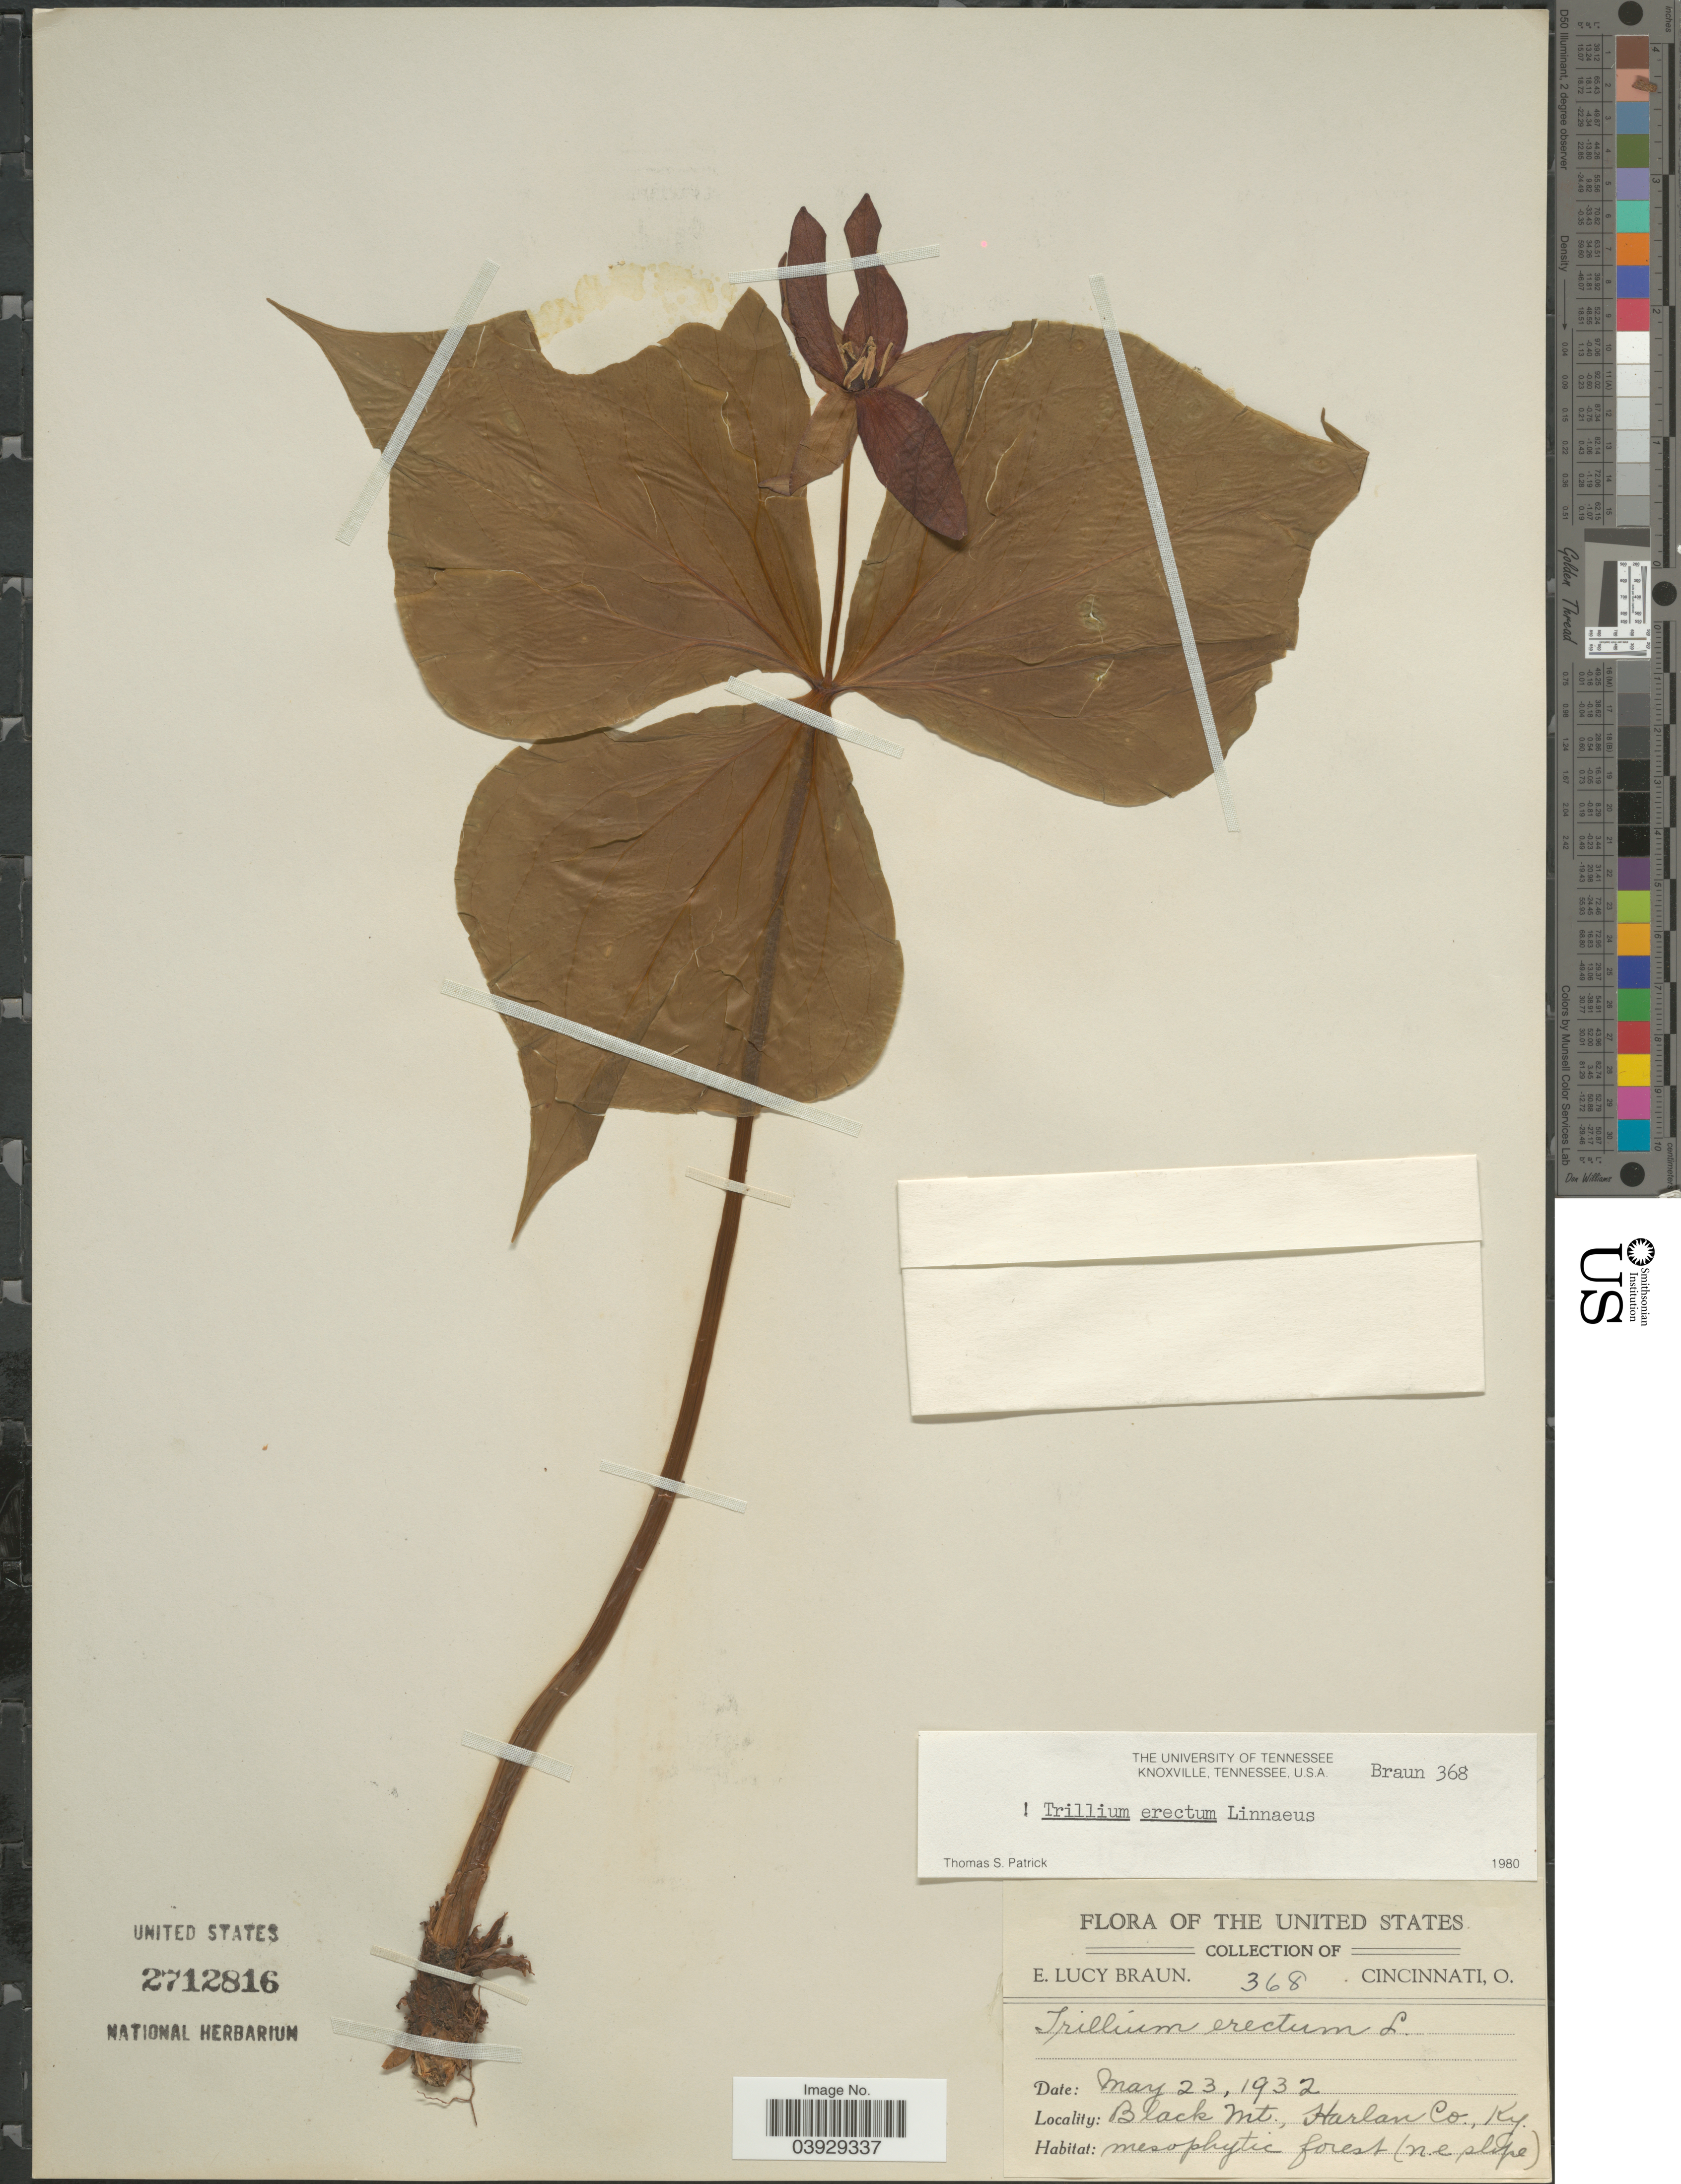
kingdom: Plantae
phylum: Tracheophyta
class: Liliopsida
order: Liliales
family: Melanthiaceae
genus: Trillium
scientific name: Trillium erectum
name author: L.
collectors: E. L. Braun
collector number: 368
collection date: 1932-05-23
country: United States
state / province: Kentucky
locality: Black Mt., Harlan Co. Mesophytic forest (n.e. slope).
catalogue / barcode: US 2712816